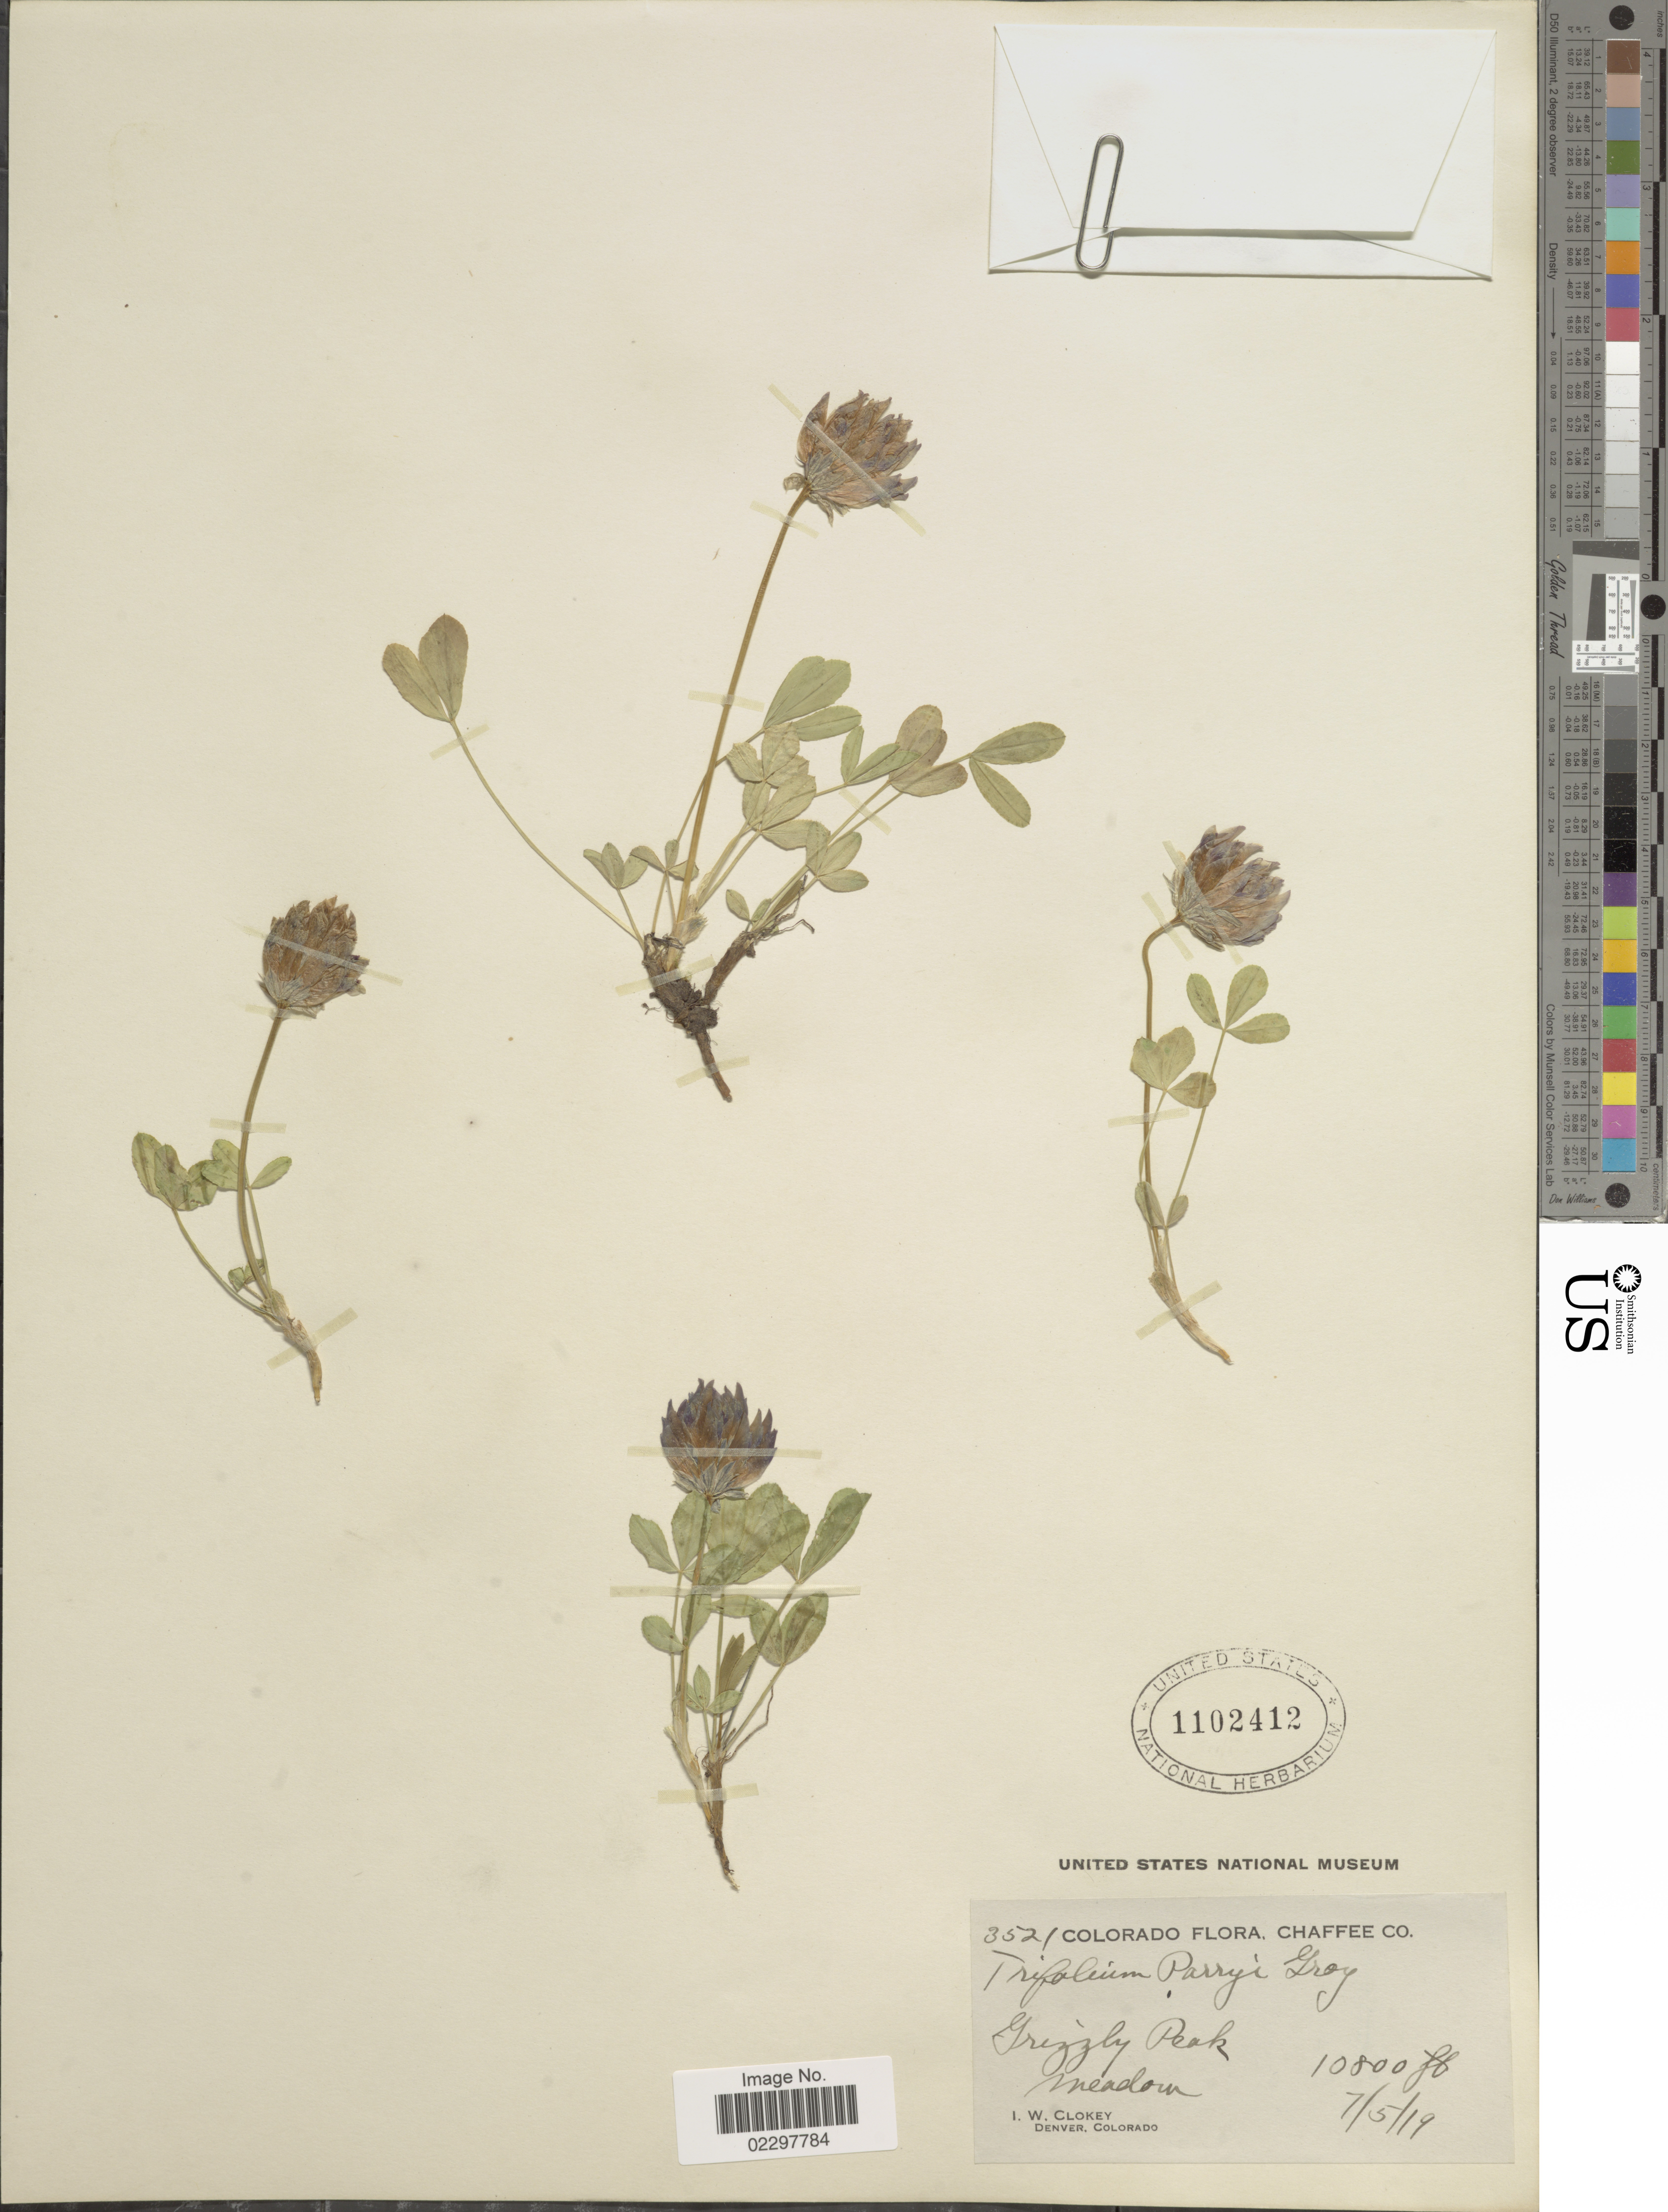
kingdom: Plantae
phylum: Tracheophyta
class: Magnoliopsida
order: Fabales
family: Fabaceae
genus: Trifolium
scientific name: Trifolium parryi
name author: A. Gray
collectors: I. W. Clokey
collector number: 3521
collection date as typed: Transcribed d/m/y: 5/7/19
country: United States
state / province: Colorado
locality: Chaffee Co, Grizzly Peak, meadow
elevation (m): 3292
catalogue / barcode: US 1102412